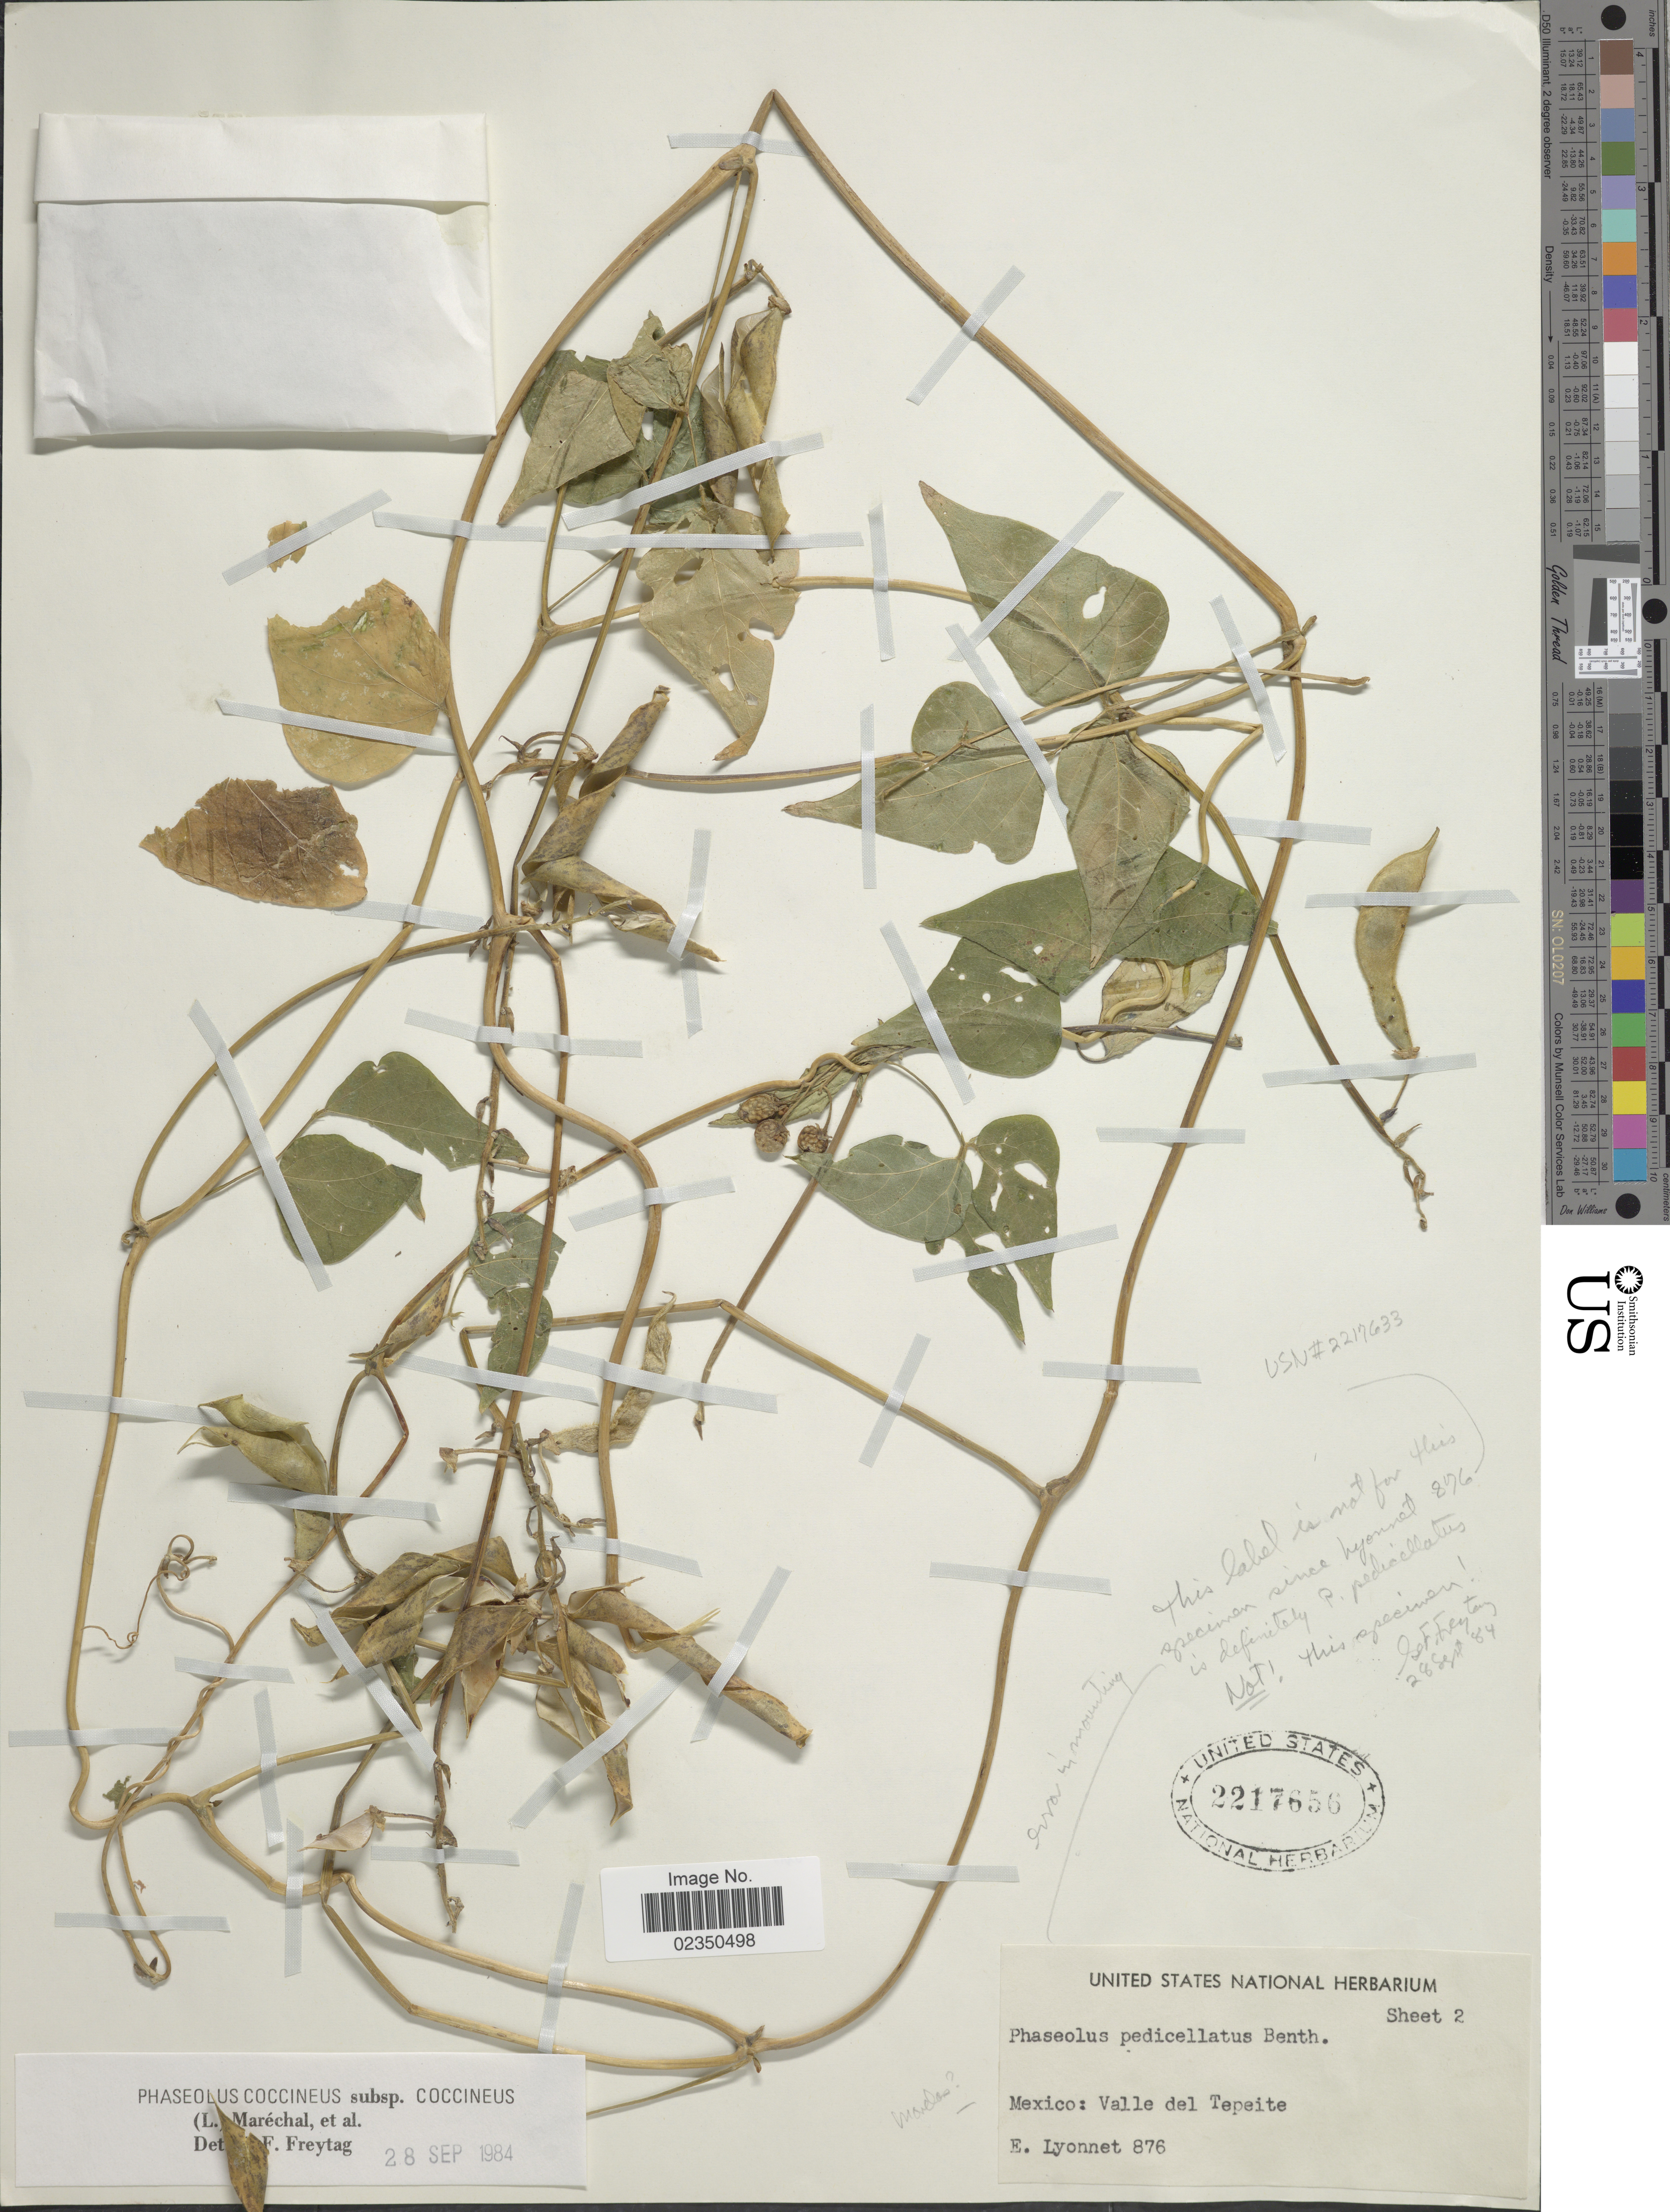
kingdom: Plantae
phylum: Tracheophyta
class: Magnoliopsida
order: Fabales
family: Fabaceae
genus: Phaseolus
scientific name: Phaseolus coccineus subsp. coccineus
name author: L.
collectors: E. Lyonnet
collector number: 876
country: Mexico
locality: Valle del Tepeite.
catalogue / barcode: US 2217656